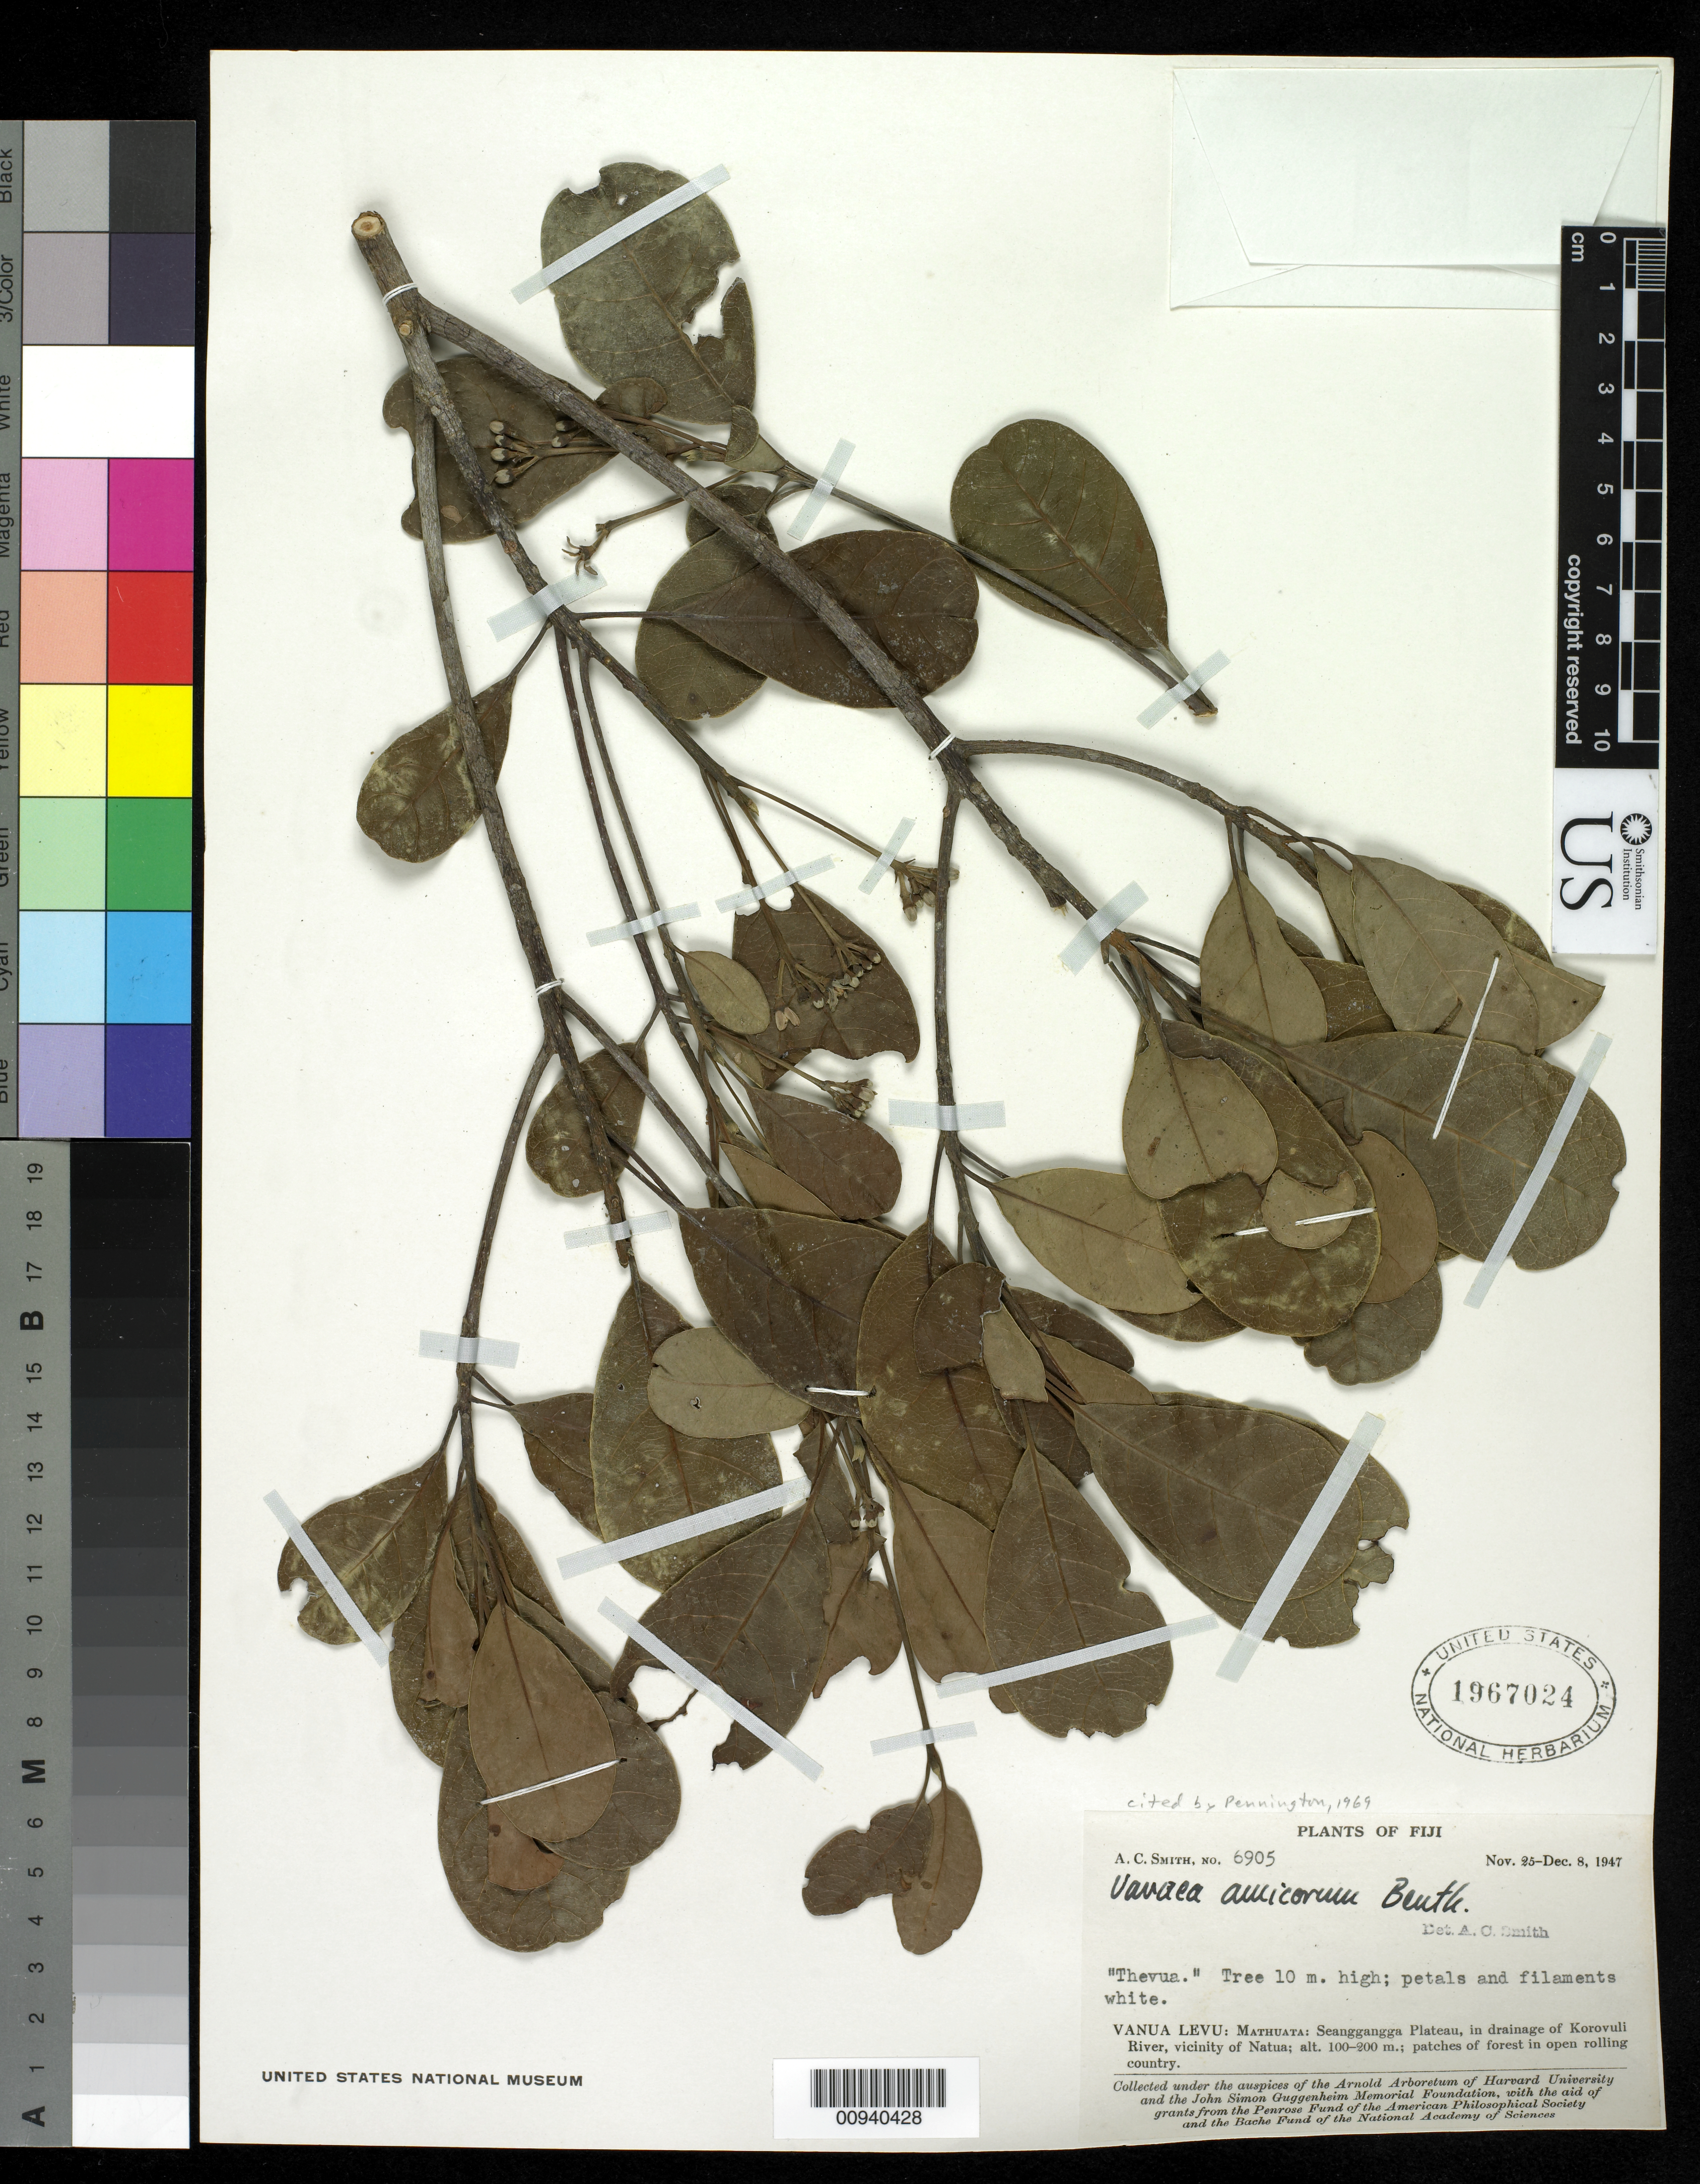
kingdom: Plantae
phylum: Tracheophyta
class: Magnoliopsida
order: Sapindales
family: Meliaceae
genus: Vavaea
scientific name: Vavaea amicorum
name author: Benth.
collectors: C. A. Smith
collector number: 6905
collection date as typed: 25 Nov 1947 to 08 Dec 1947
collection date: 1947-11-25/1947-12-08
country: Fiji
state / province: Northern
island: Macuata-i-wai [Mathuata-i-wai]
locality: Mathuata: Seanggangga Plateau, in drainage of Korovuli River, vicinity of Natua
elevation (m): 100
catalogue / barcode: US 1967024